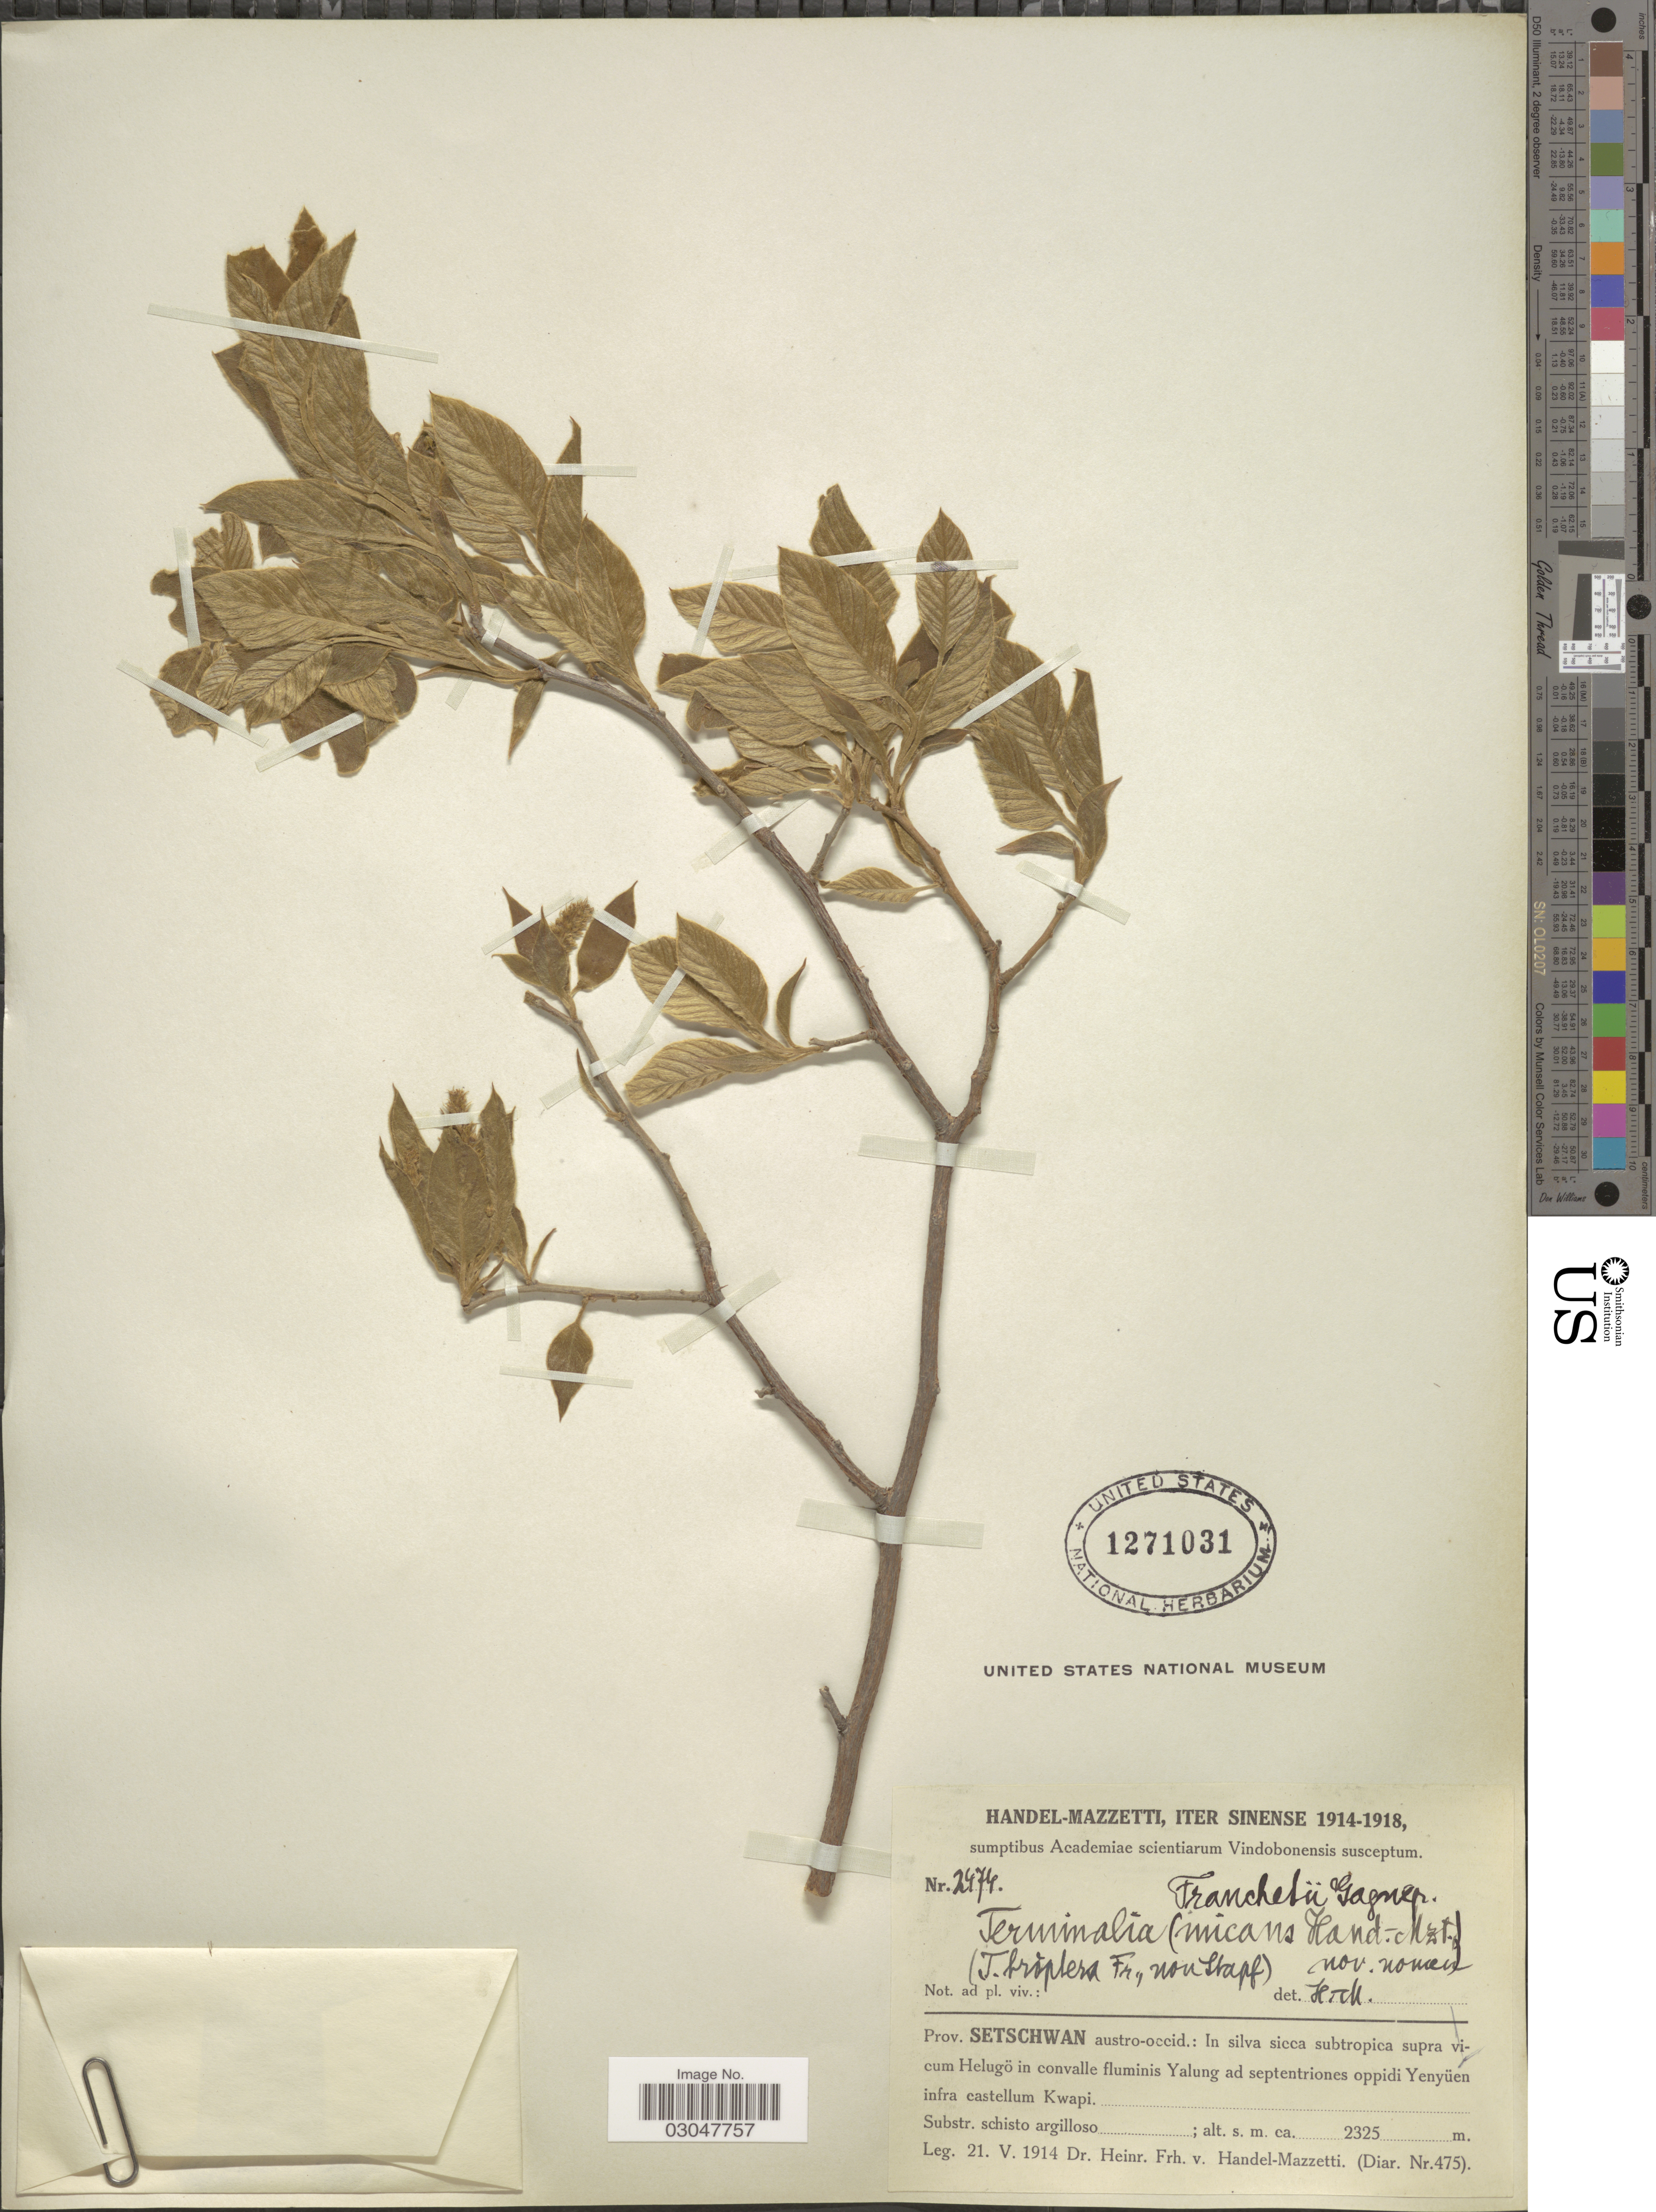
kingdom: Plantae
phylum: Tracheophyta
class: Magnoliopsida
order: Myrtales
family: Combretaceae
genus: Terminalia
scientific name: Terminalia franchetii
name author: Gagnep.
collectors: H. Handel-Mazzetti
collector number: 2474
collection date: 1914-05-21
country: China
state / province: Sichuan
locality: Prov. Setschwan austro-occid.: In silva sicca subtropica supra vicum Helugö in convalle fluminis Yalung ad septentriones oppidi Yenyüen infra castellum Kwapi.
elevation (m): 2325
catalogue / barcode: US 1271031